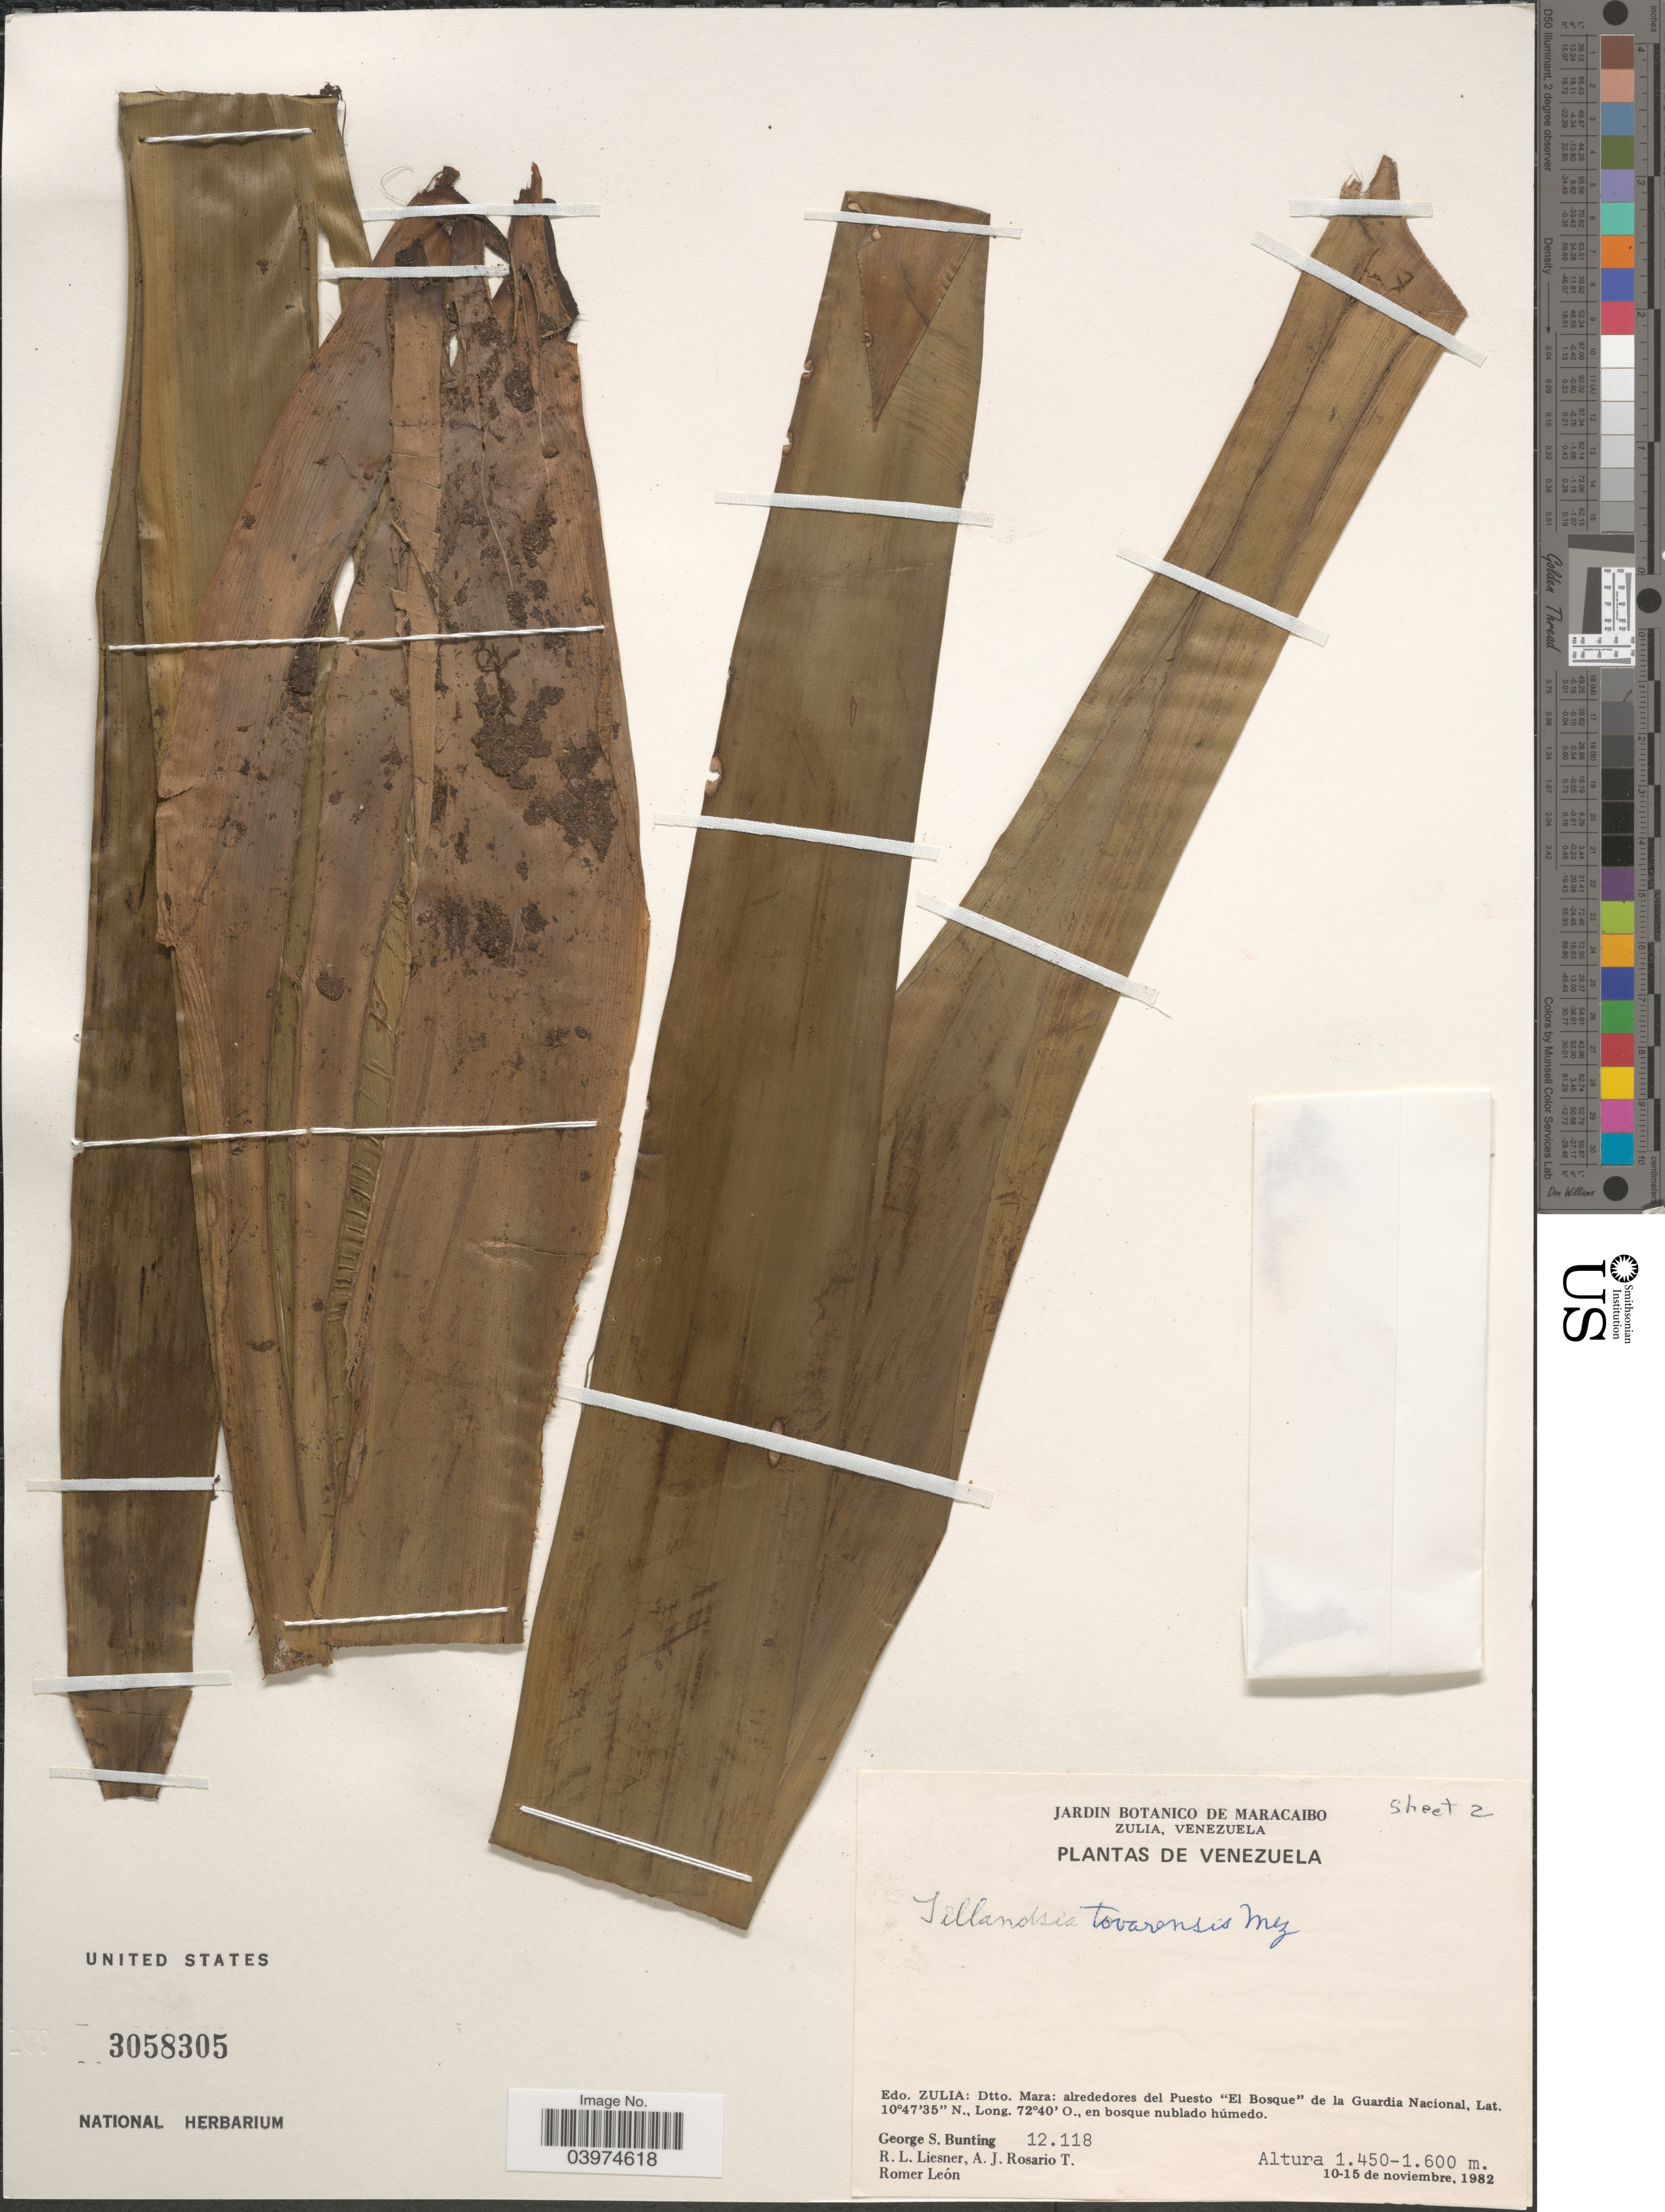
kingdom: Plantae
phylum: Tracheophyta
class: Liliopsida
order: Poales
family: Bromeliaceae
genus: Tillandsia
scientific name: Tillandsia tovarensis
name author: Mez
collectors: G. S. Bunting, R. L. Liesner, A. Rosario T. & R. León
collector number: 12118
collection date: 1982-11-10/1982-11-15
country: Venezuela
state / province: Zulia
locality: Dtto. Mara: alrededores del Puesto "El Bosque" de la Guardia Nacional.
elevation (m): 1450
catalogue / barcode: US 3058305